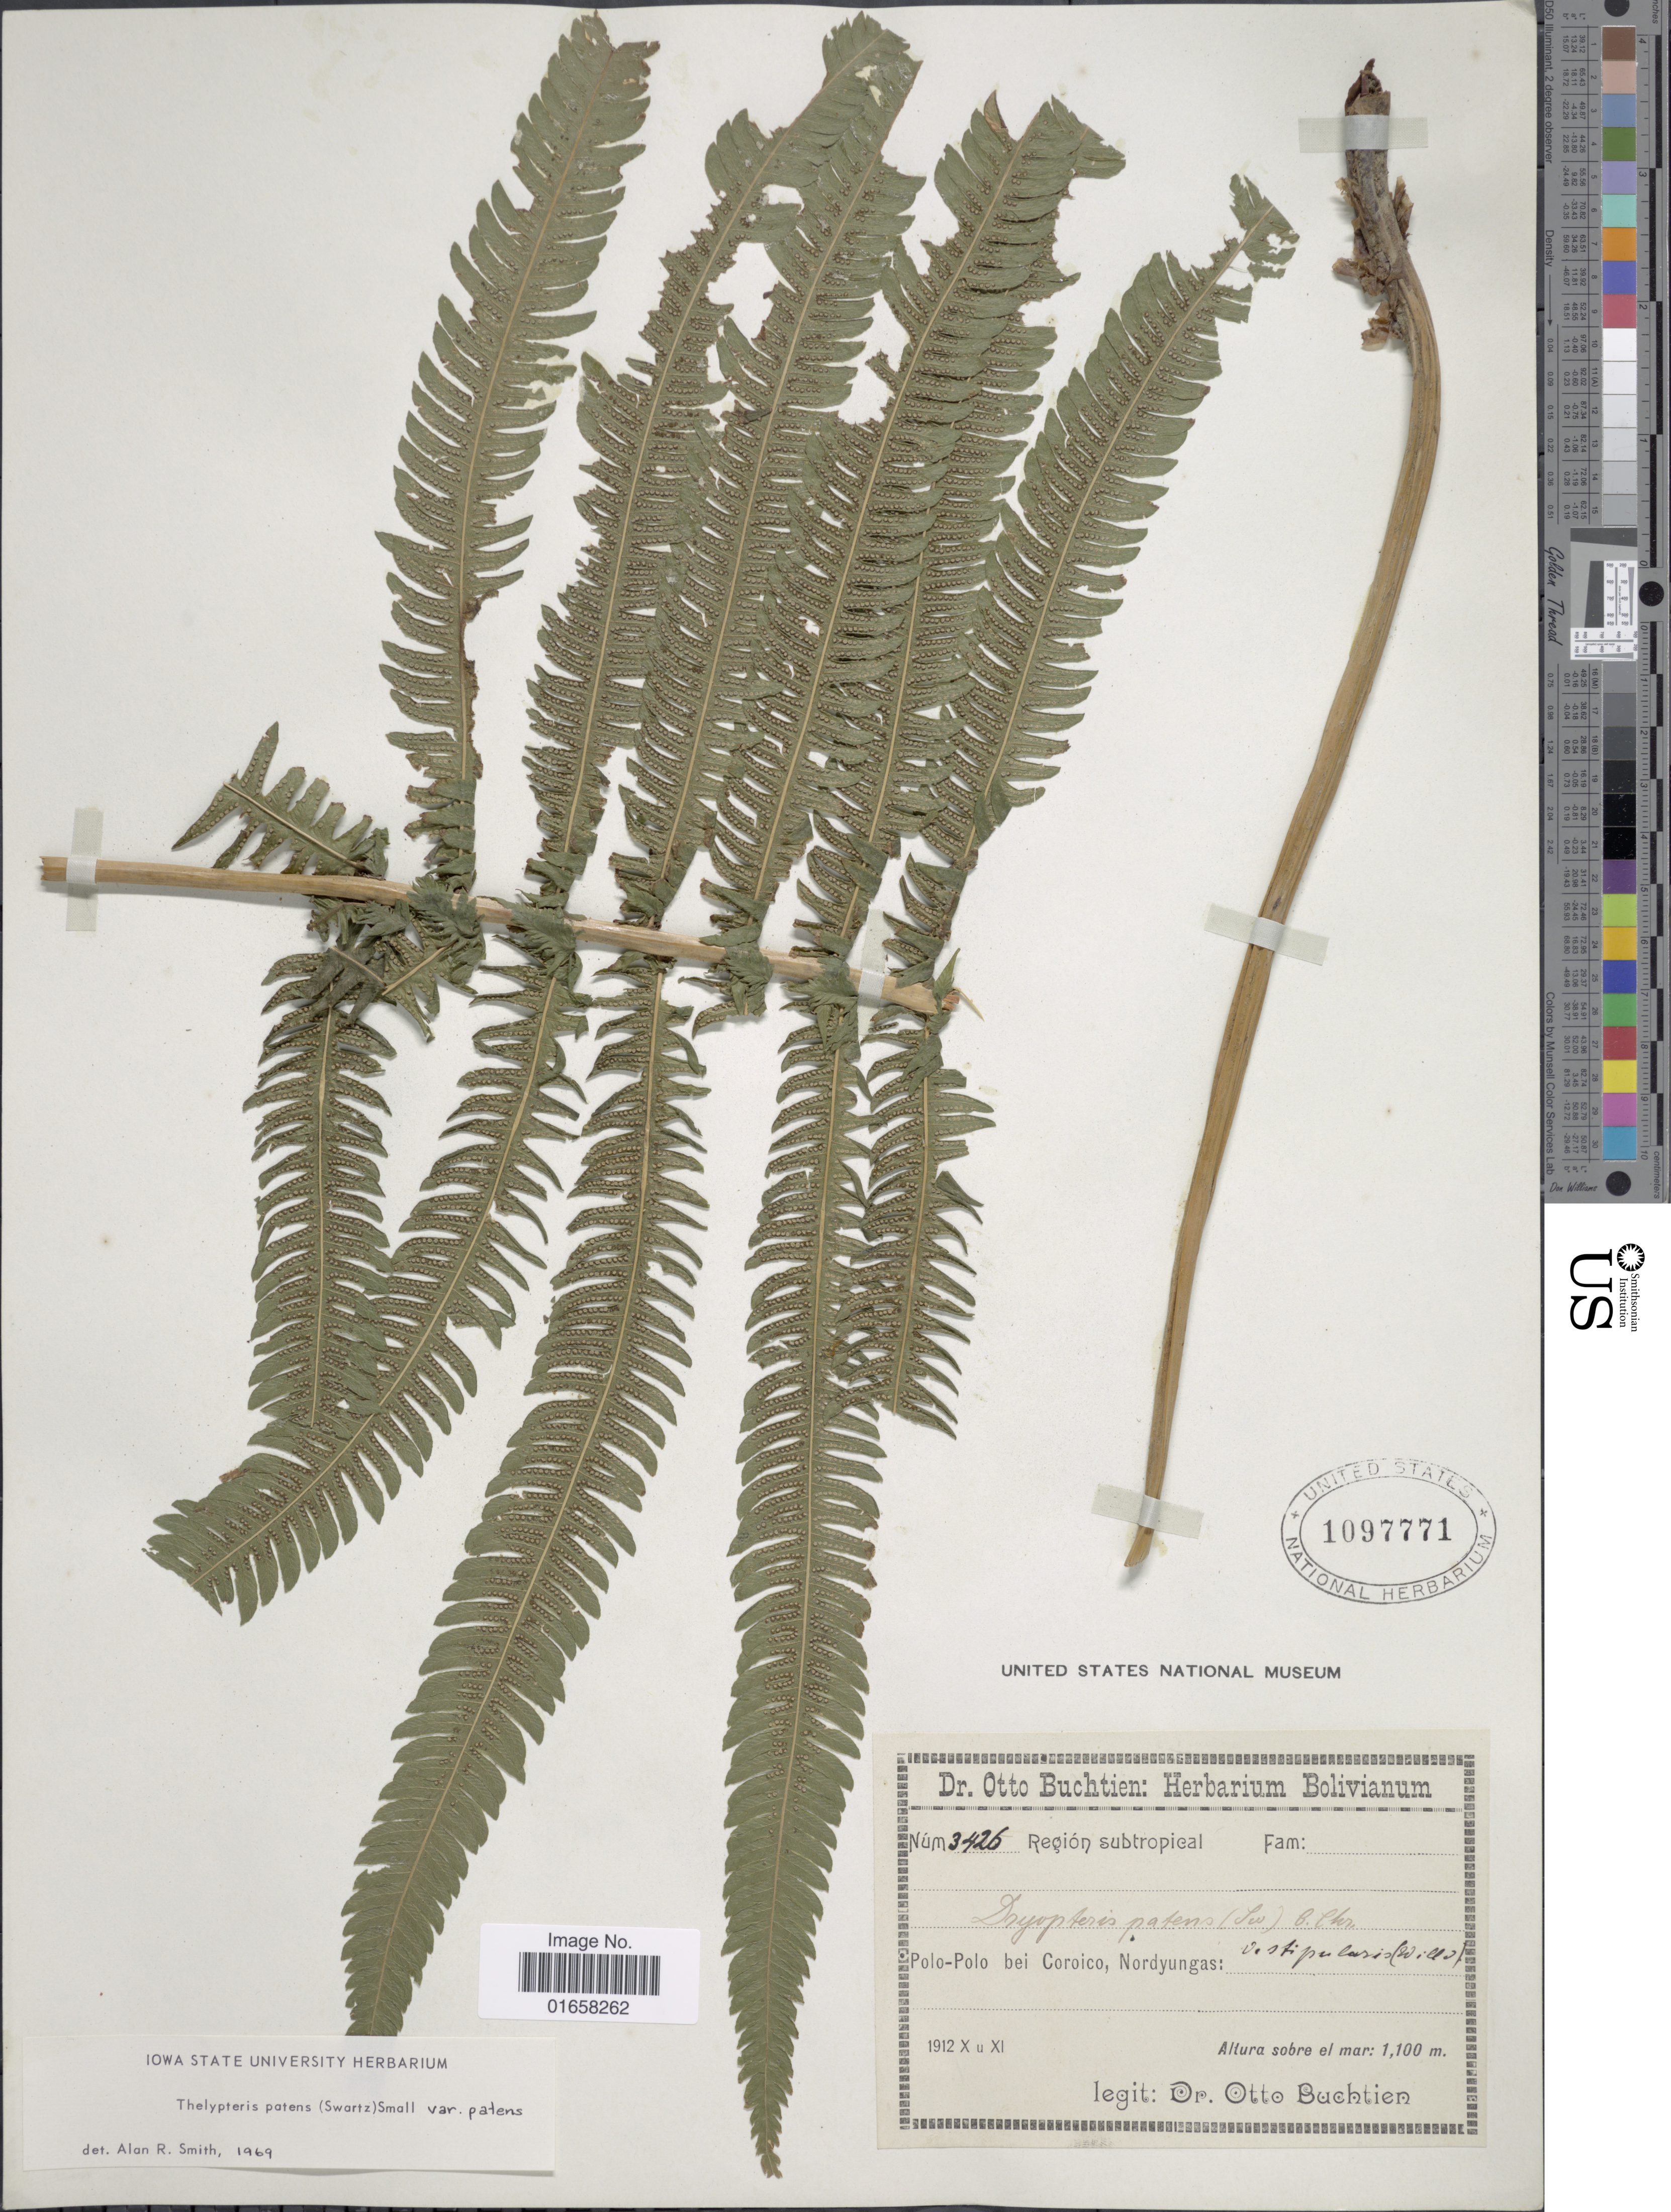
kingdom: Plantae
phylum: Tracheophyta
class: Polypodiopsida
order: Polypodiales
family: Thelypteridaceae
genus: Christella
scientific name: Christella patens var. patens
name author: (Sw.) Holttum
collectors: O. Buchtien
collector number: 3426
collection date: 1912-10/1912-11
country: Bolivia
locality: Polo-Polo bei Coroico. Nordyungas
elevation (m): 1100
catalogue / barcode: US 1097771